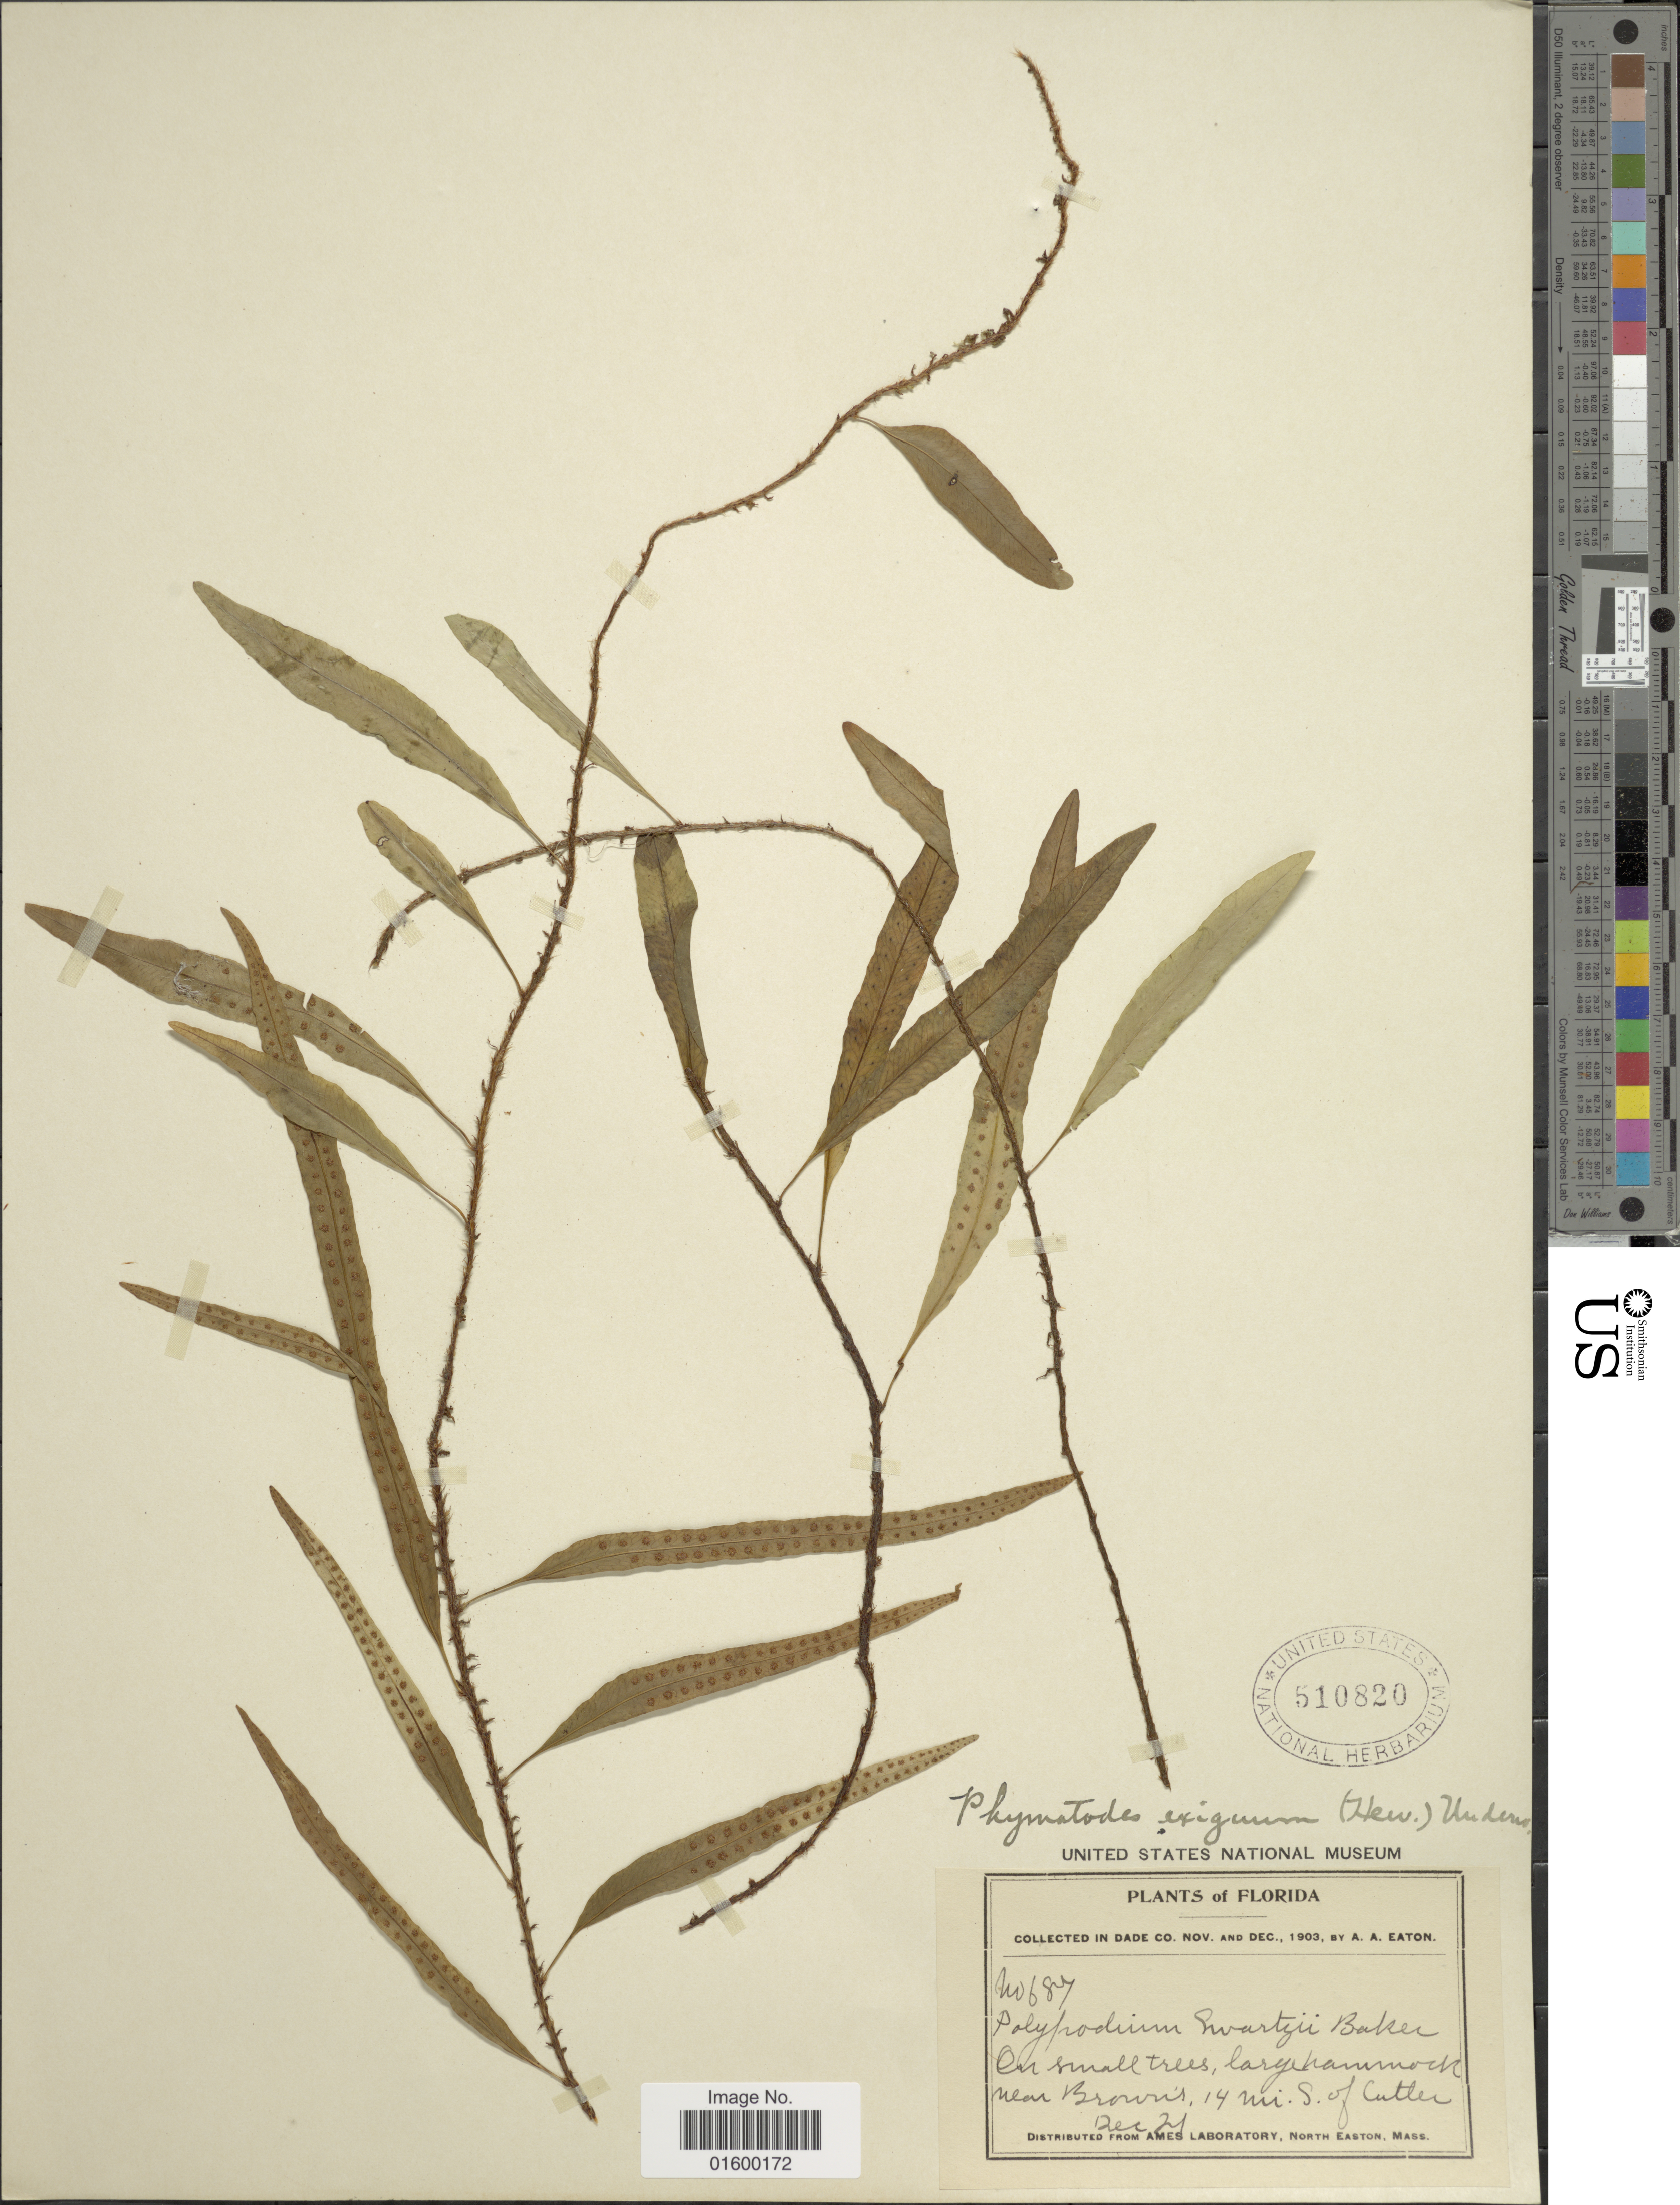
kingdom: Plantae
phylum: Tracheophyta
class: Polypodiopsida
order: Polypodiales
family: Polypodiaceae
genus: Microgramma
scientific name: Microgramma heterophylla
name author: (L.) Wherry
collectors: A. A. Eaton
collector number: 687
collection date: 1903-12-21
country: United States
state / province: Florida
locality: Dade Co., near Brown's, 14 mi. S. of Cutler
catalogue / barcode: US 510820